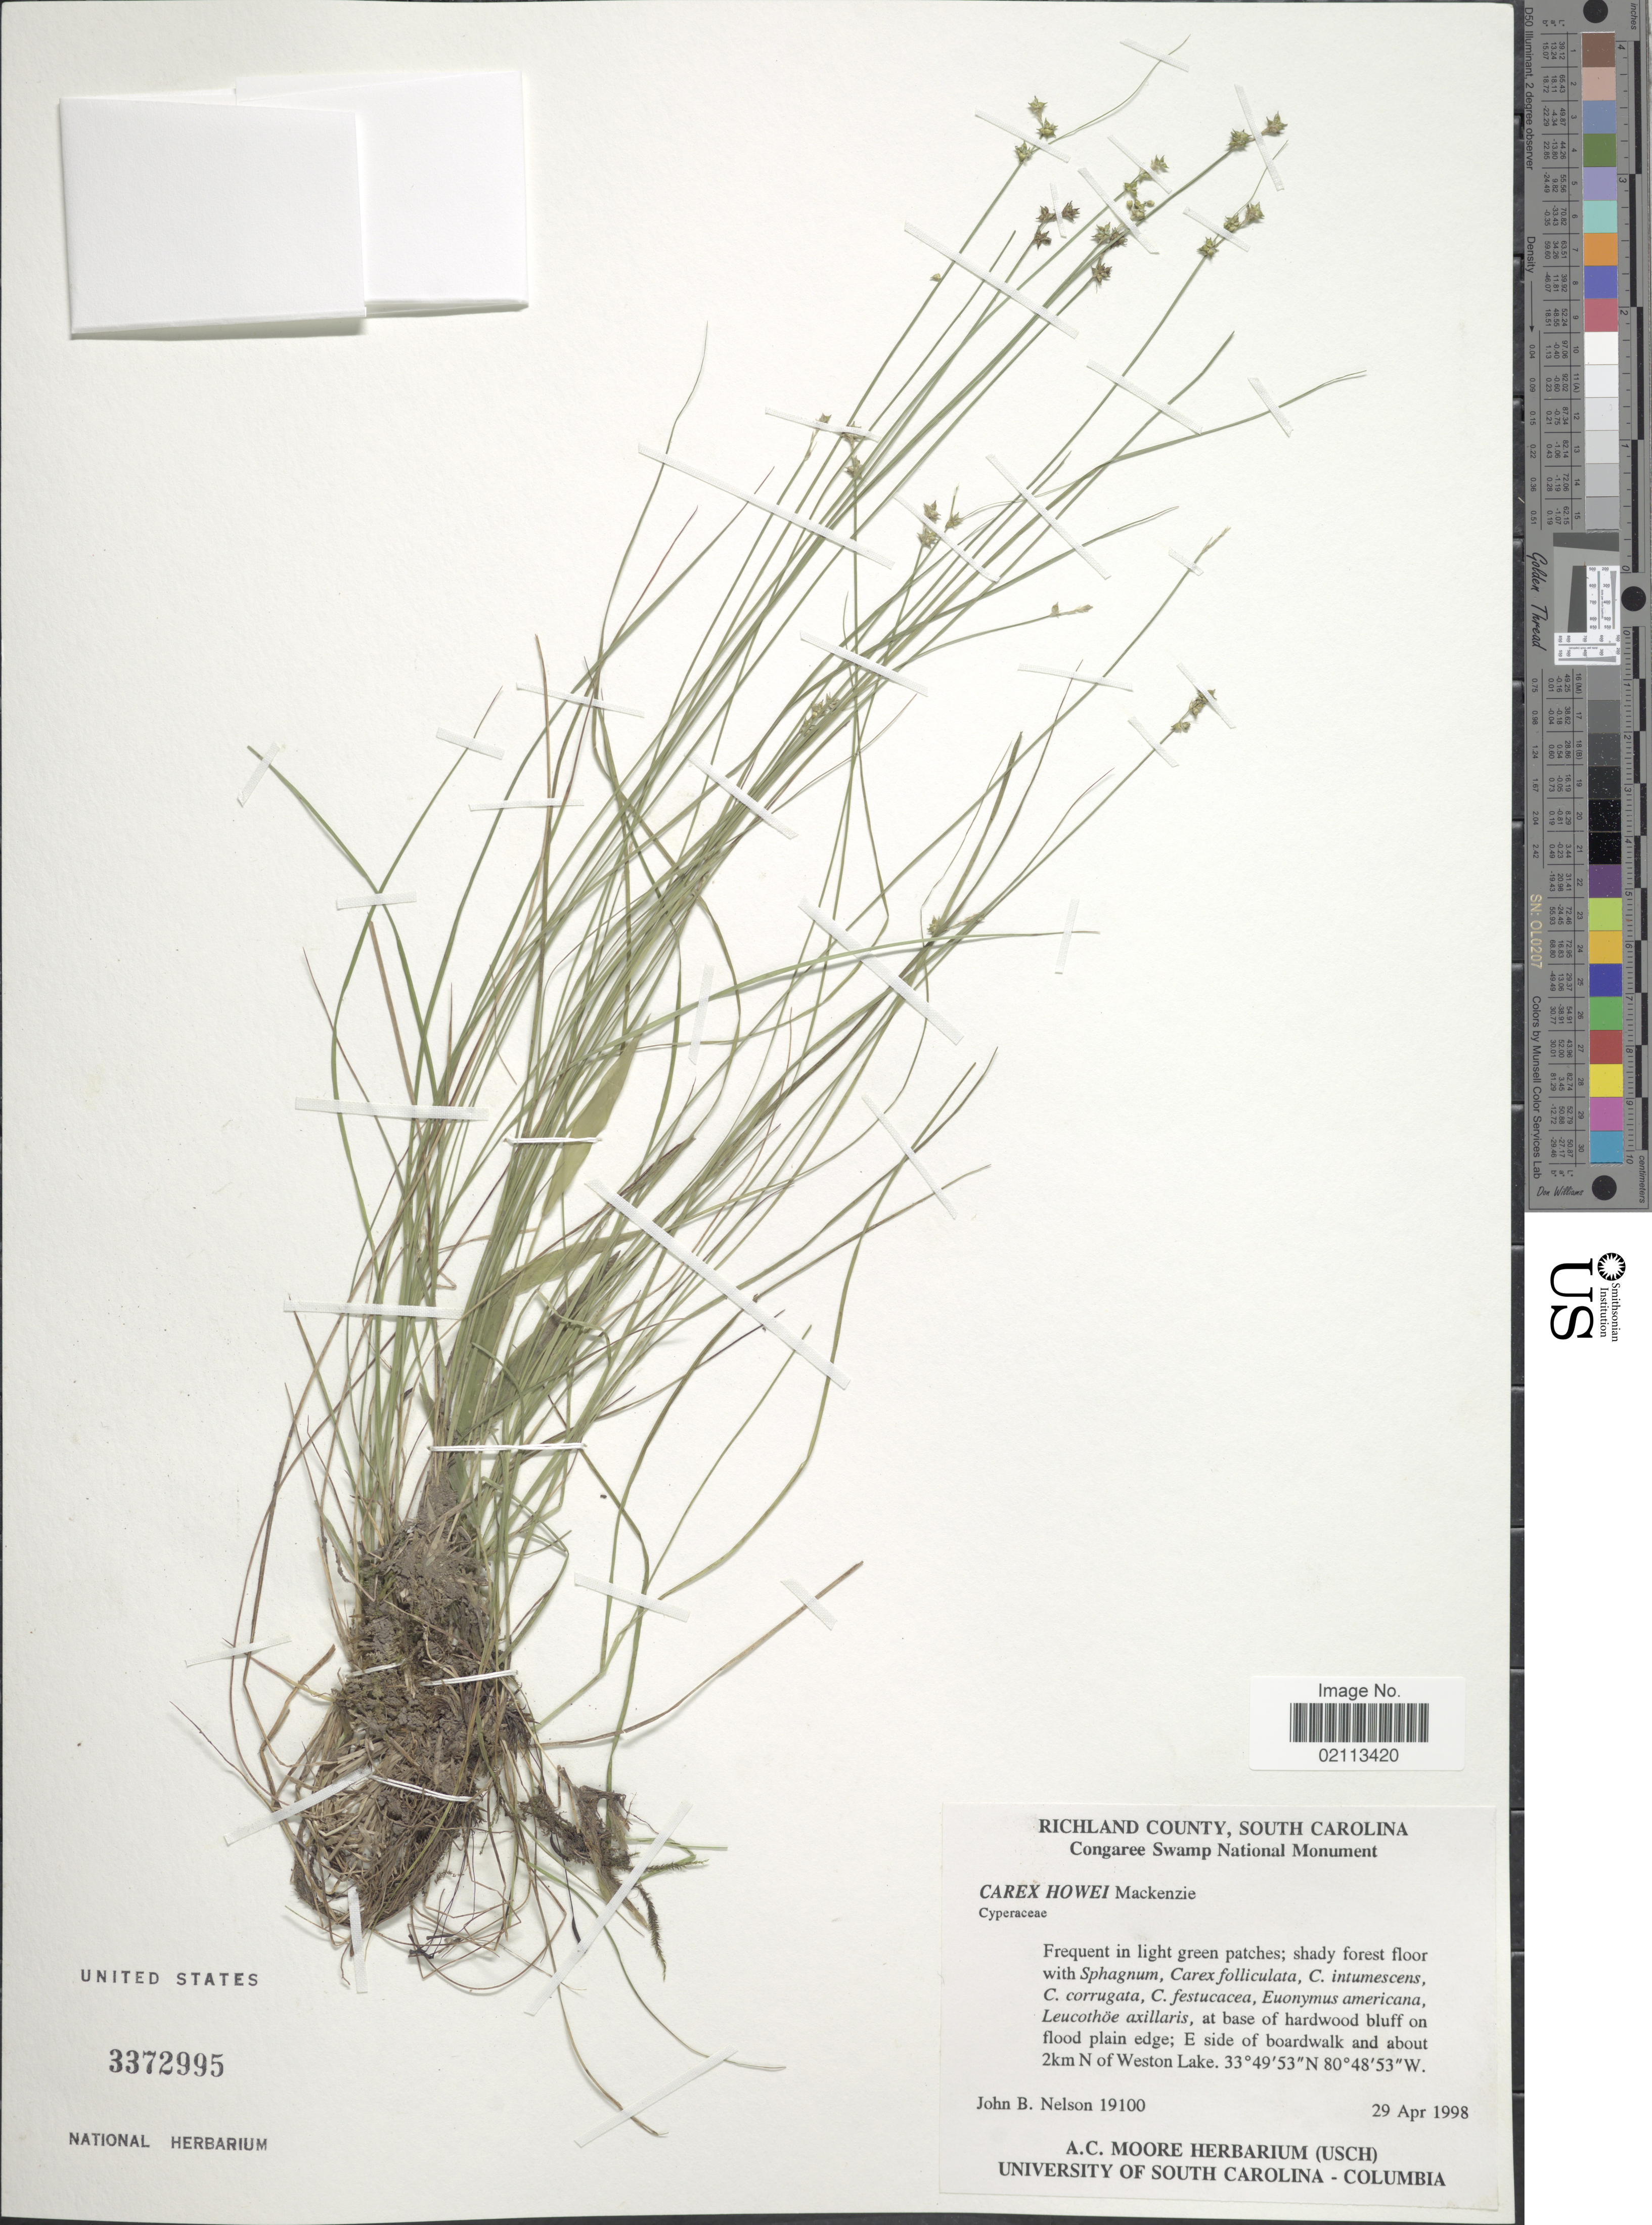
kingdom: Plantae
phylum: Tracheophyta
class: Liliopsida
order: Poales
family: Cyperaceae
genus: Carex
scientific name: Carex howei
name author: Mack.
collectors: J. Nelson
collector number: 19100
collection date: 1998-04-29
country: United States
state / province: South Carolina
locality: Richland County, at base of hardwood bluff on flood plain edge; E side of boardwalk and about 2km N of weston Lake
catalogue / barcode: US 3372995